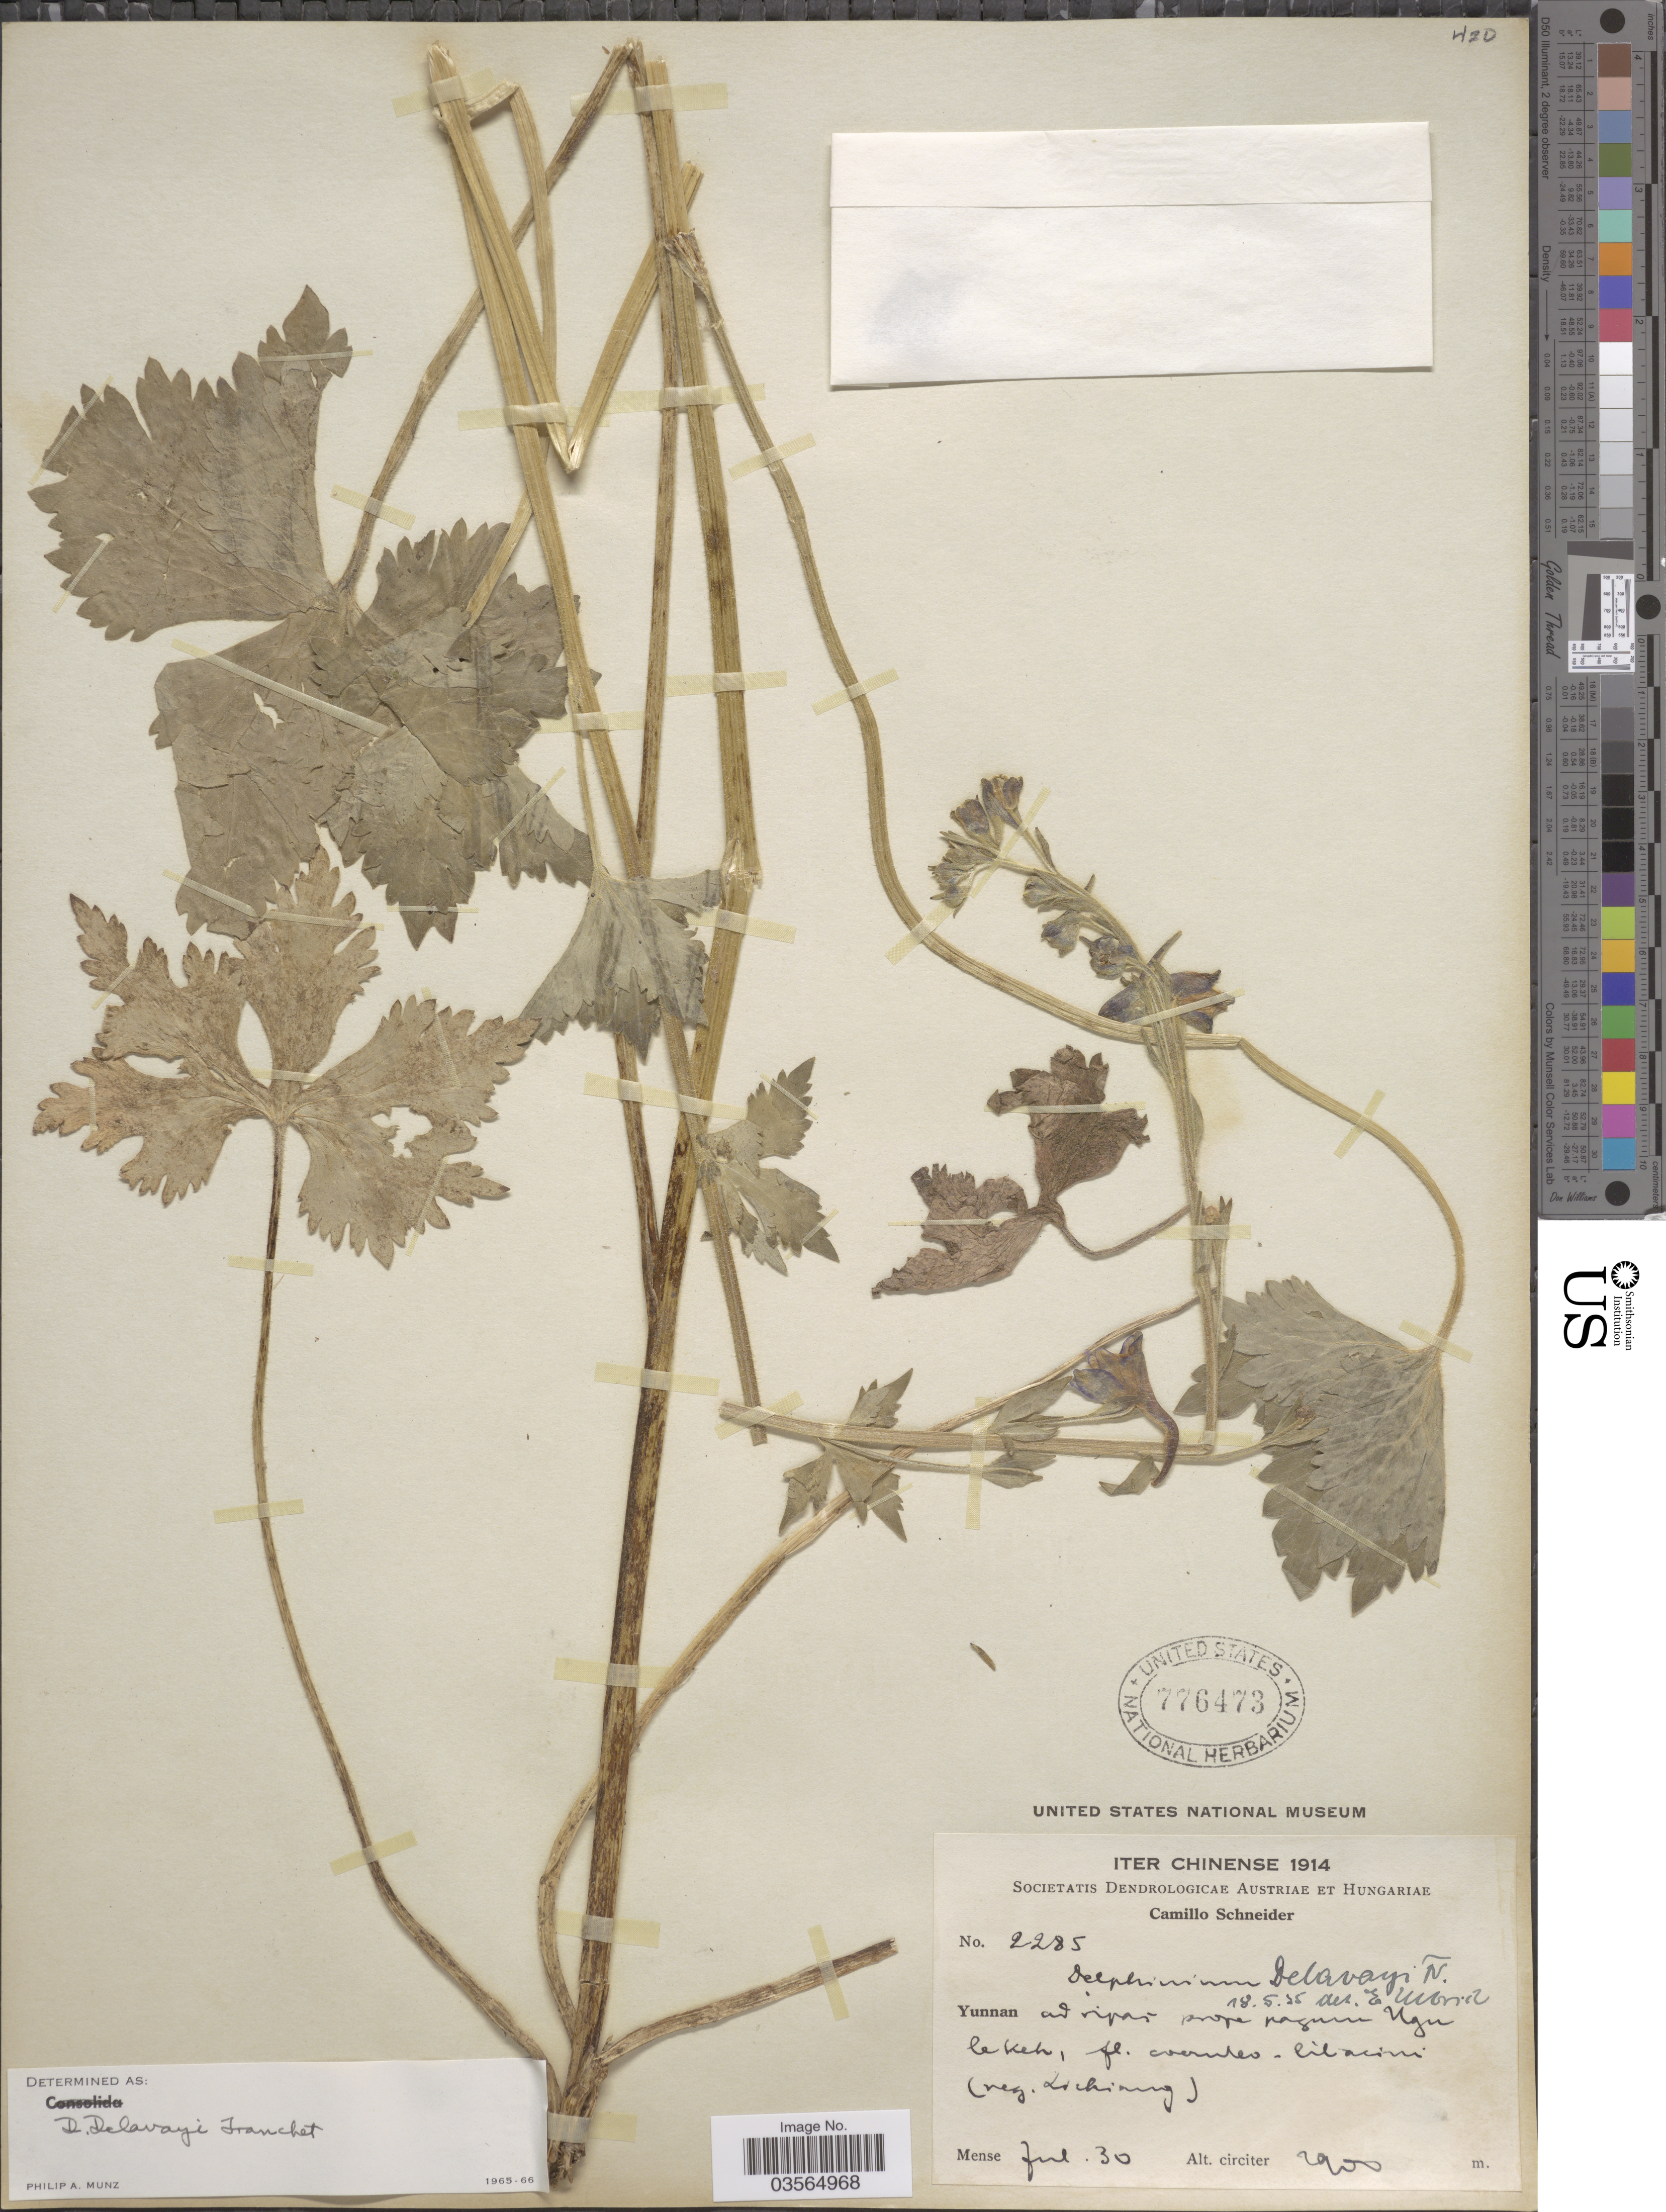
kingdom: Plantae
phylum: Tracheophyta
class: Magnoliopsida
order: Ranunculales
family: Ranunculaceae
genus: Delphinium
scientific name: Delphinium delavayi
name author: Franch.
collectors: C. K. Schneider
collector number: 2285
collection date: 1914-07-30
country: China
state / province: Yunnan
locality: Ad ripas prope pagum Ugu lekeh [interpreted] (reg. Lichiang).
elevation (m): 2900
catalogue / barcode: US 776473